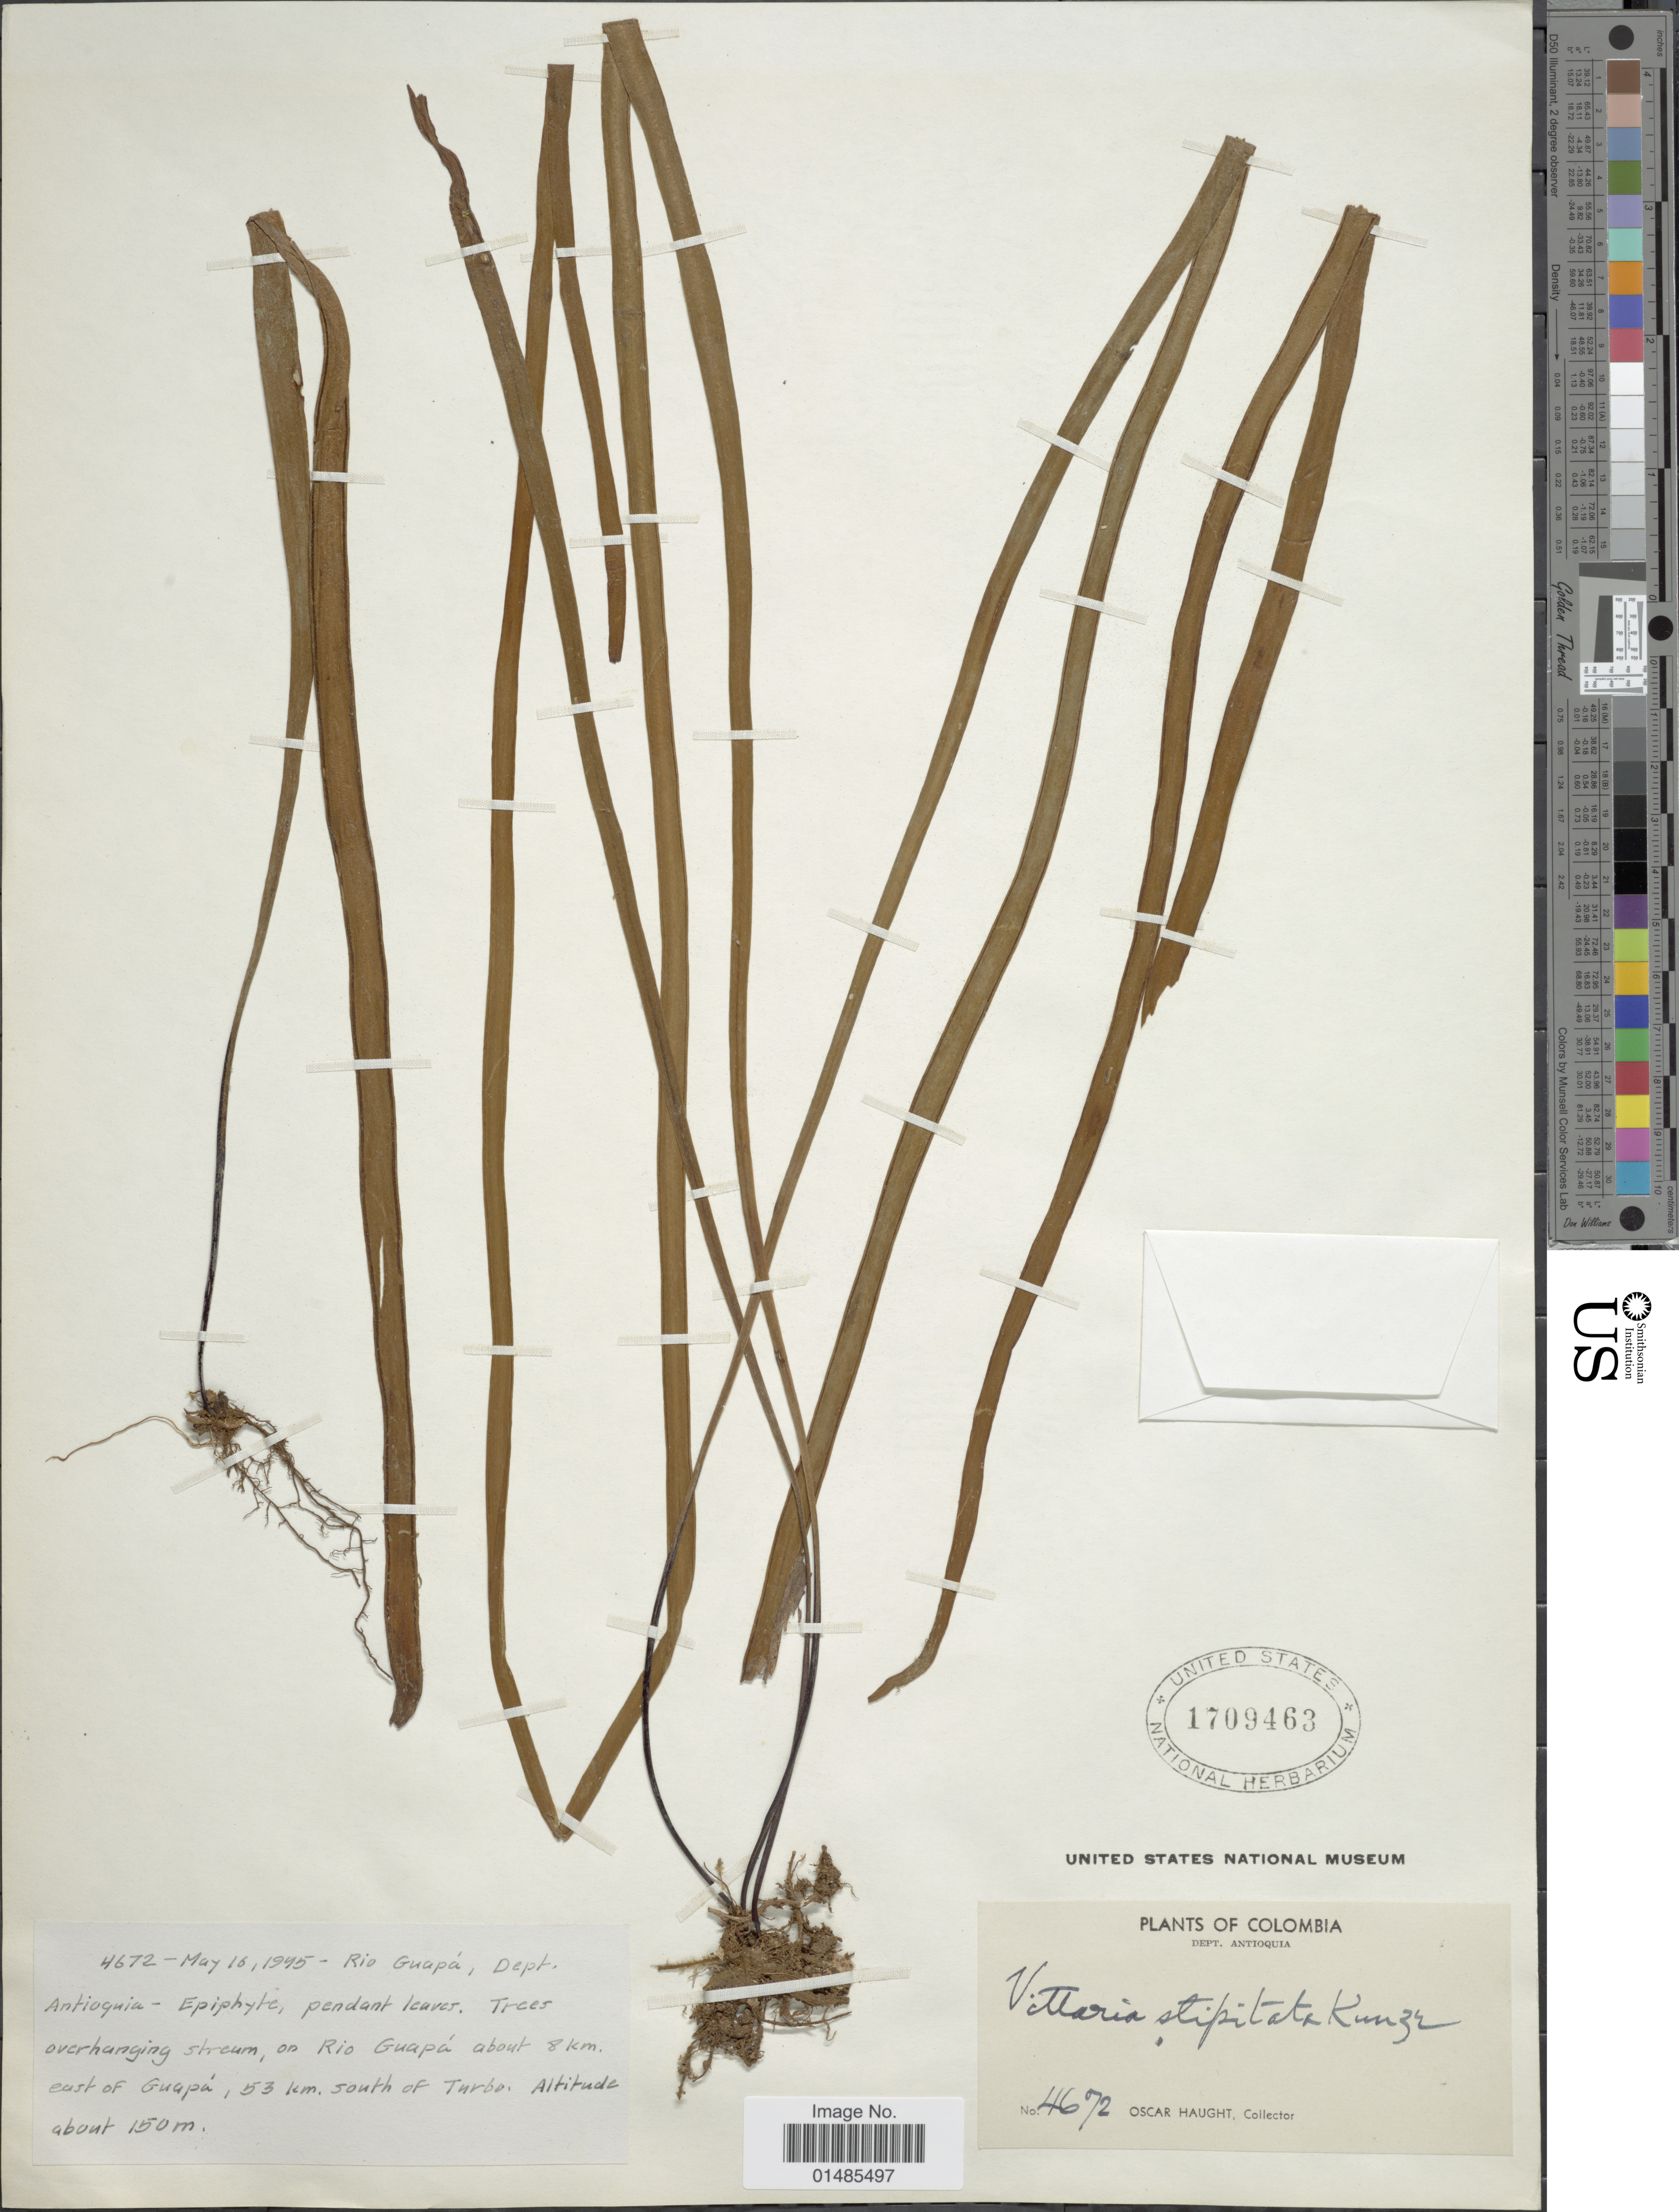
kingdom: Plantae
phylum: Tracheophyta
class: Polypodiopsida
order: Polypodiales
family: Pteridaceae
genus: Radiovittaria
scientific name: Radiovittaria stipitata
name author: (Kunze) E.H. Crane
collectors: O. L. Haught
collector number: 4672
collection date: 1945-05-16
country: Colombia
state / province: Antioquia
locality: On Rio Guapá about 8 km. east of Guapá, 53 km. south of Turbo.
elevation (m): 150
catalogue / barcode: US 1709463